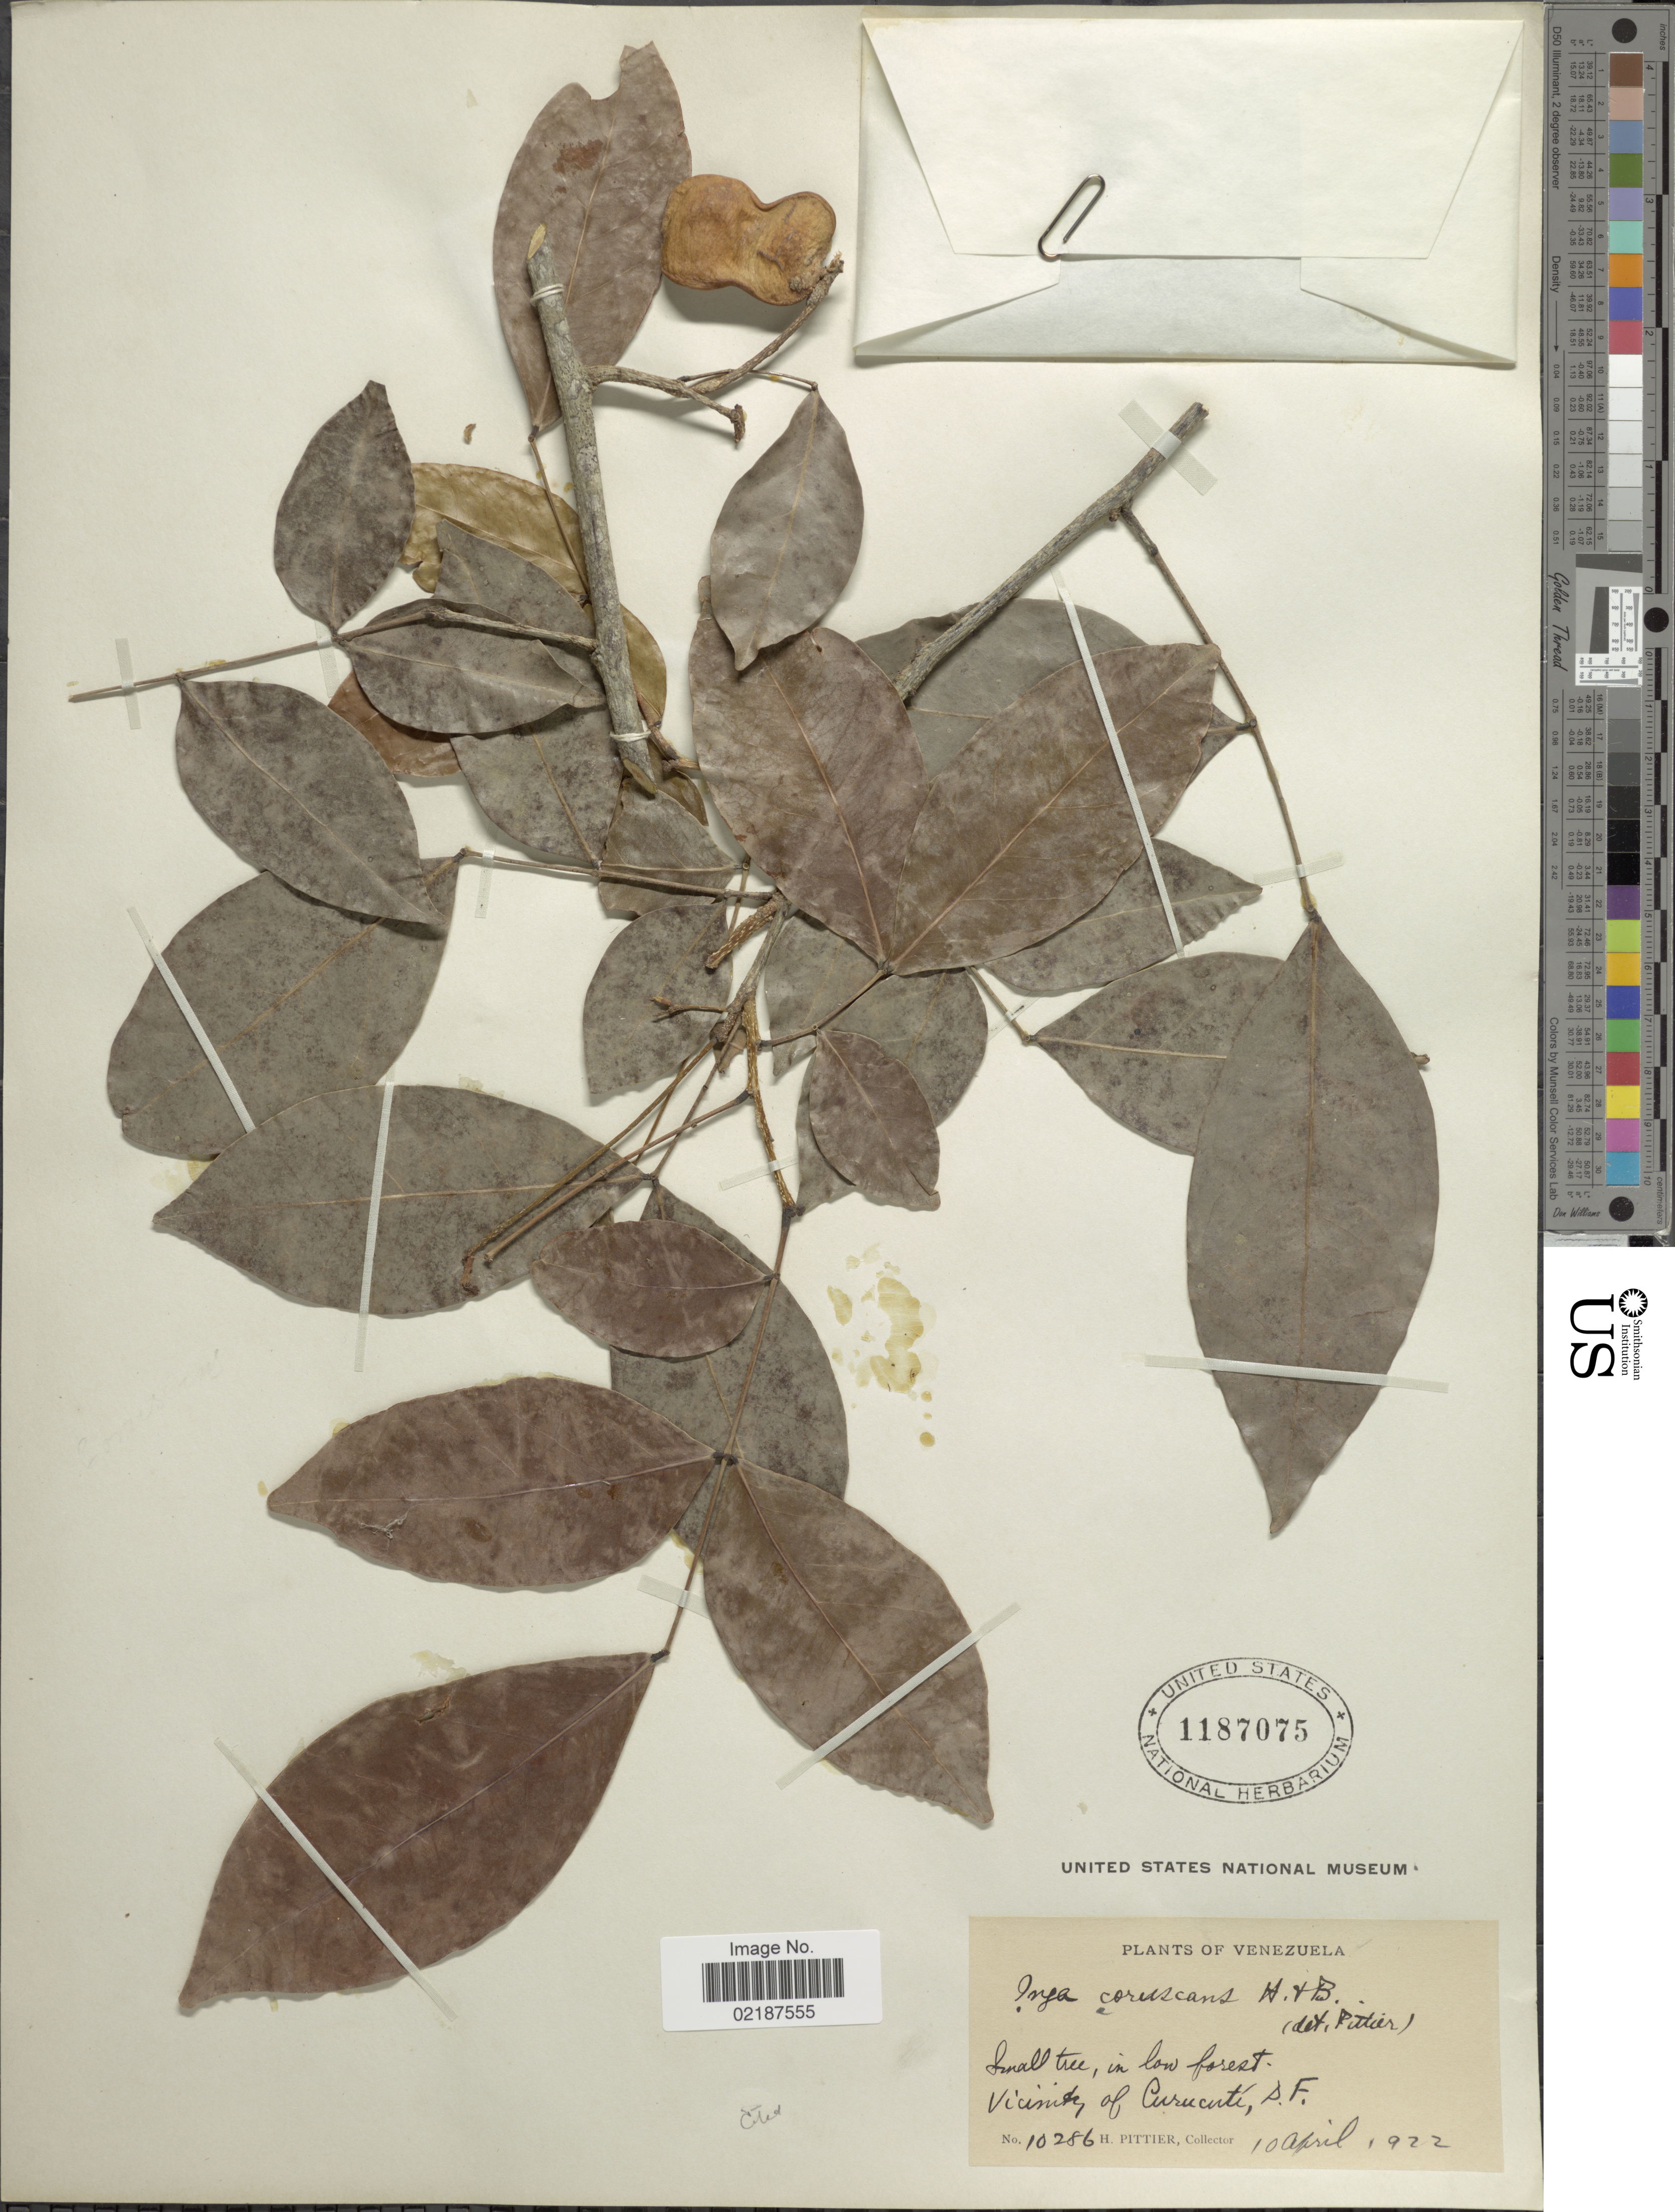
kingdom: Plantae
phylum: Tracheophyta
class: Magnoliopsida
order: Fabales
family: Fabaceae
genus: Inga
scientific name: Inga coruscans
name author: Humb. & Bonpl. ex Willd.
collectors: H. F. Pittier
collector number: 10286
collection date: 1922-04-10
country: Venezuela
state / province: Distrito Federal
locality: Vicinity of Curucuti, D. F.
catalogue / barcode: US 1187075